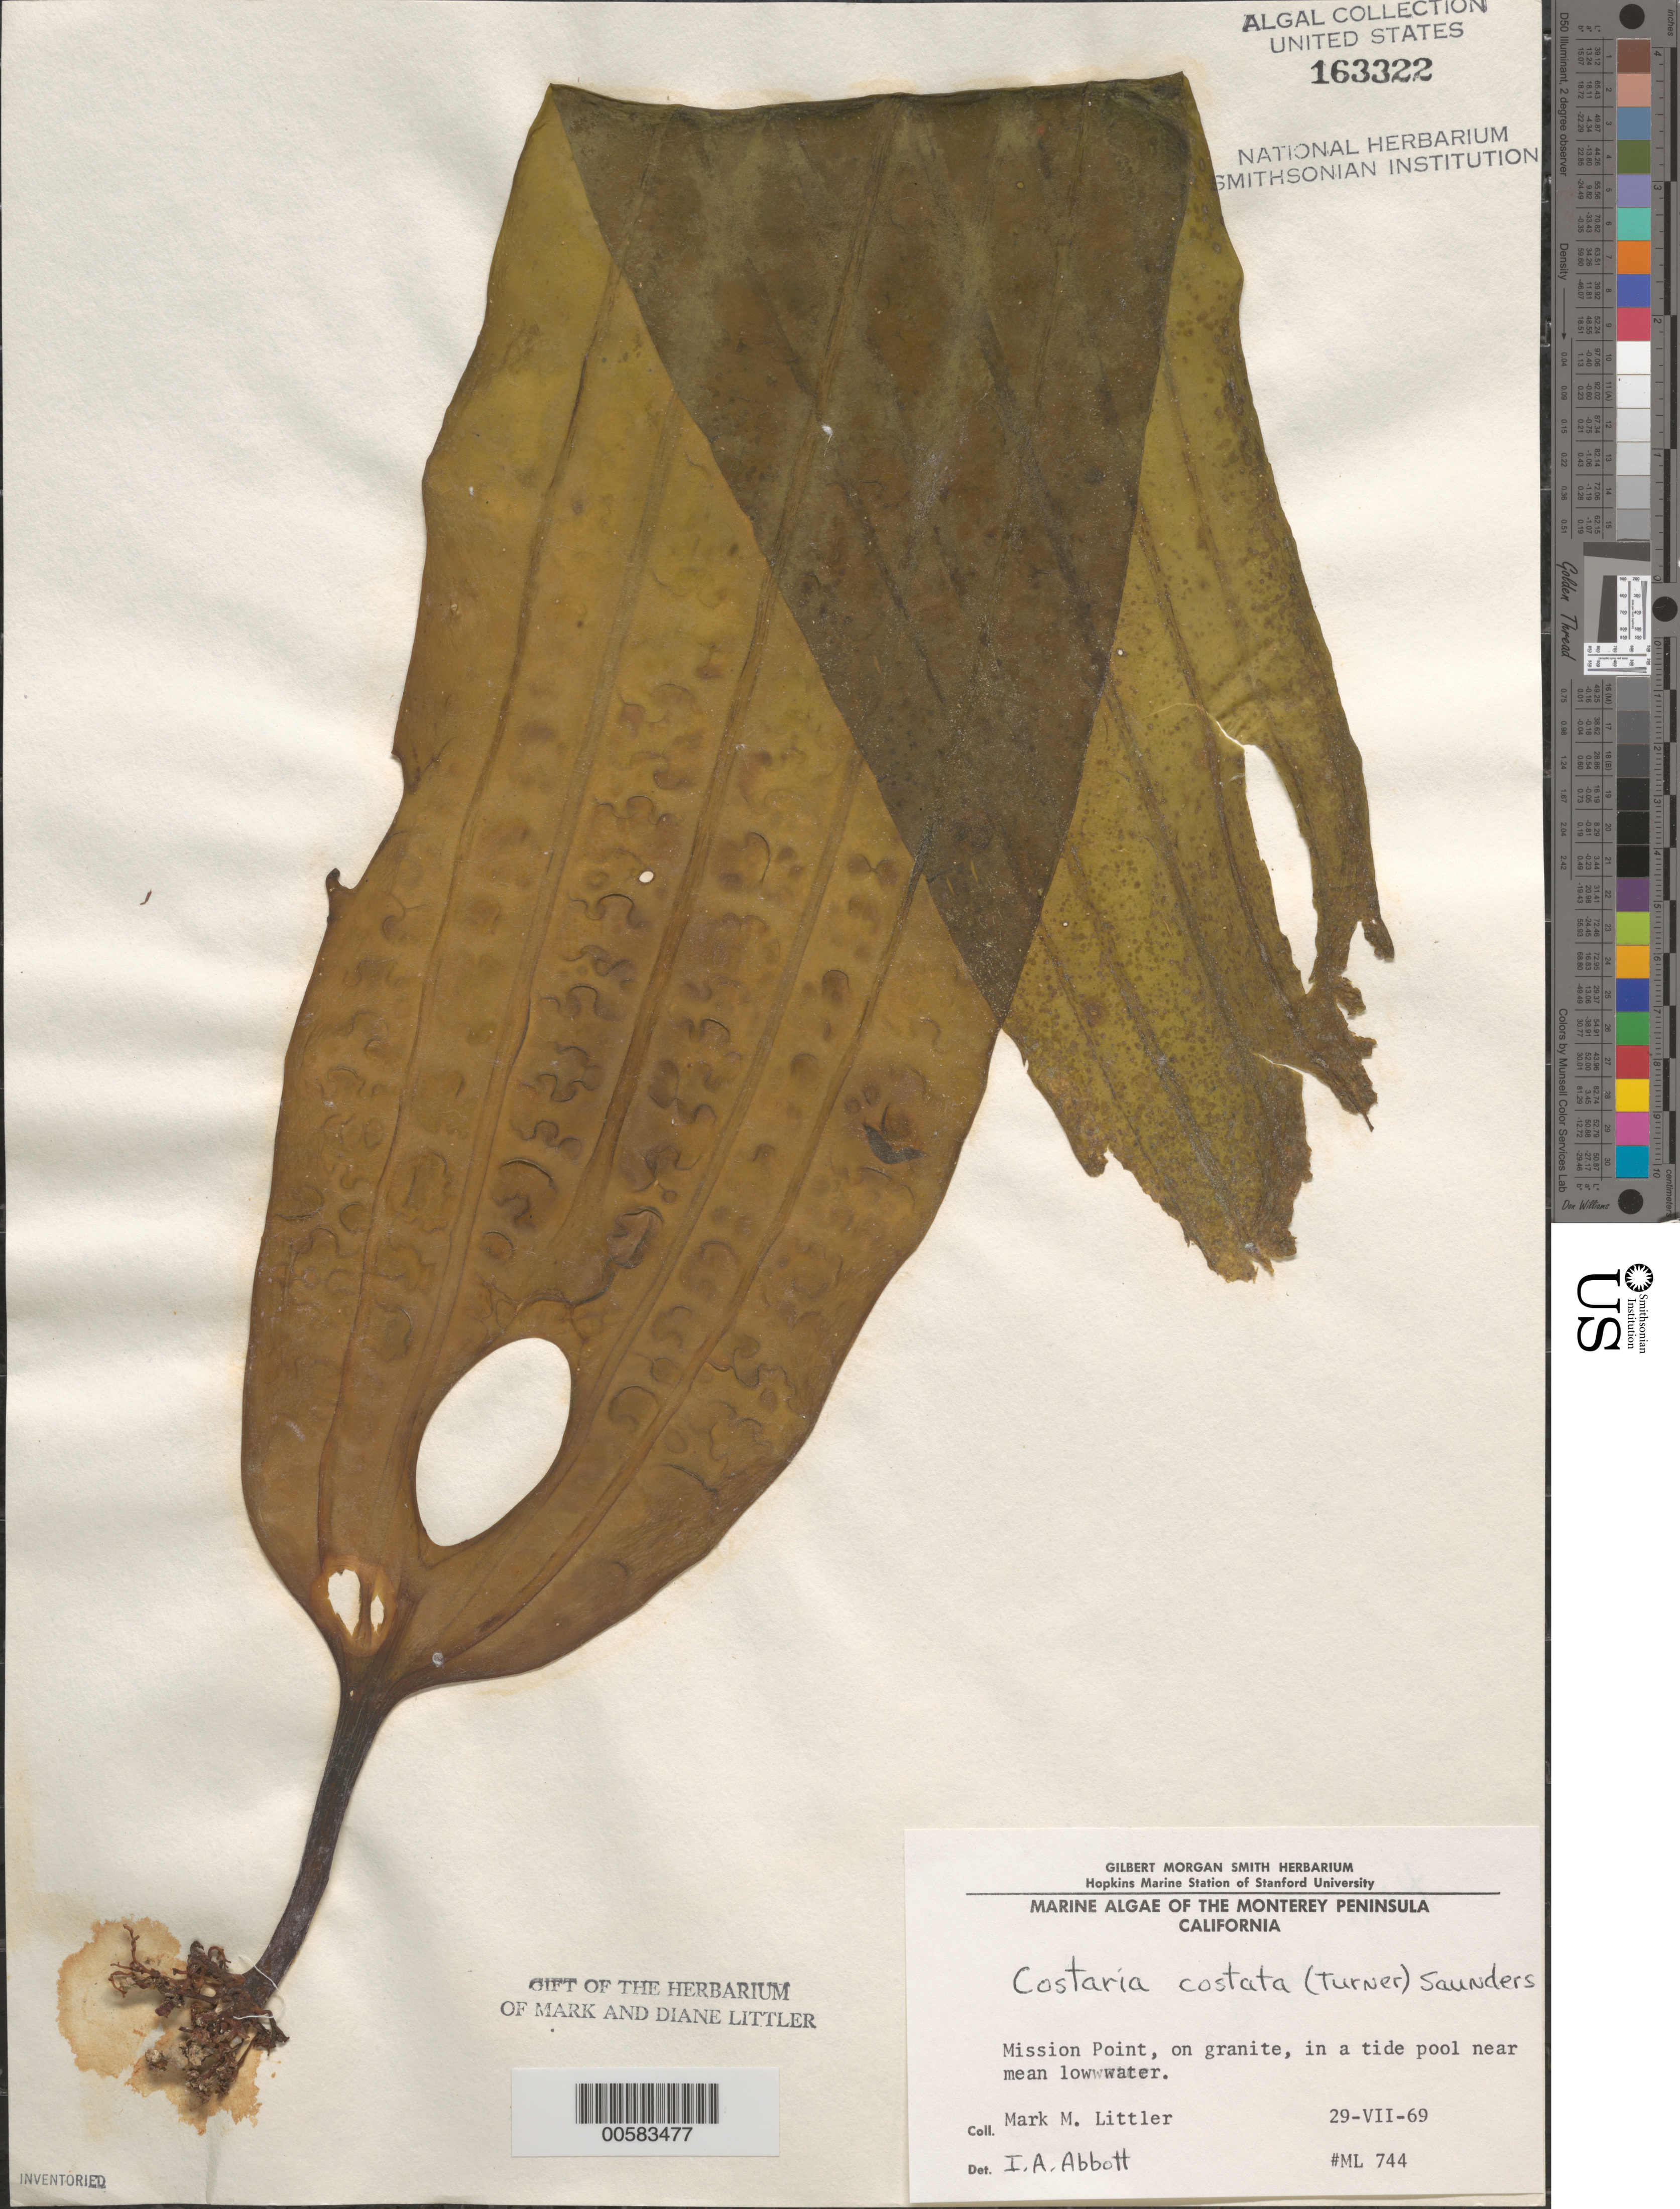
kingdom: Chromista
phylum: Ochrophyta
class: Phaeophyceae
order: Scytosiphonales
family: Scytosiphonaceae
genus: Colpomenia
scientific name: Colpomenia tuberculata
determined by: Abbott, Isabella A.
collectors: M. M. Littler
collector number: ML 744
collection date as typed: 29 Jul 1969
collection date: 1969-07-29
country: United States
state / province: California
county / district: Monterey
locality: Mission Point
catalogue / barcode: US 163322